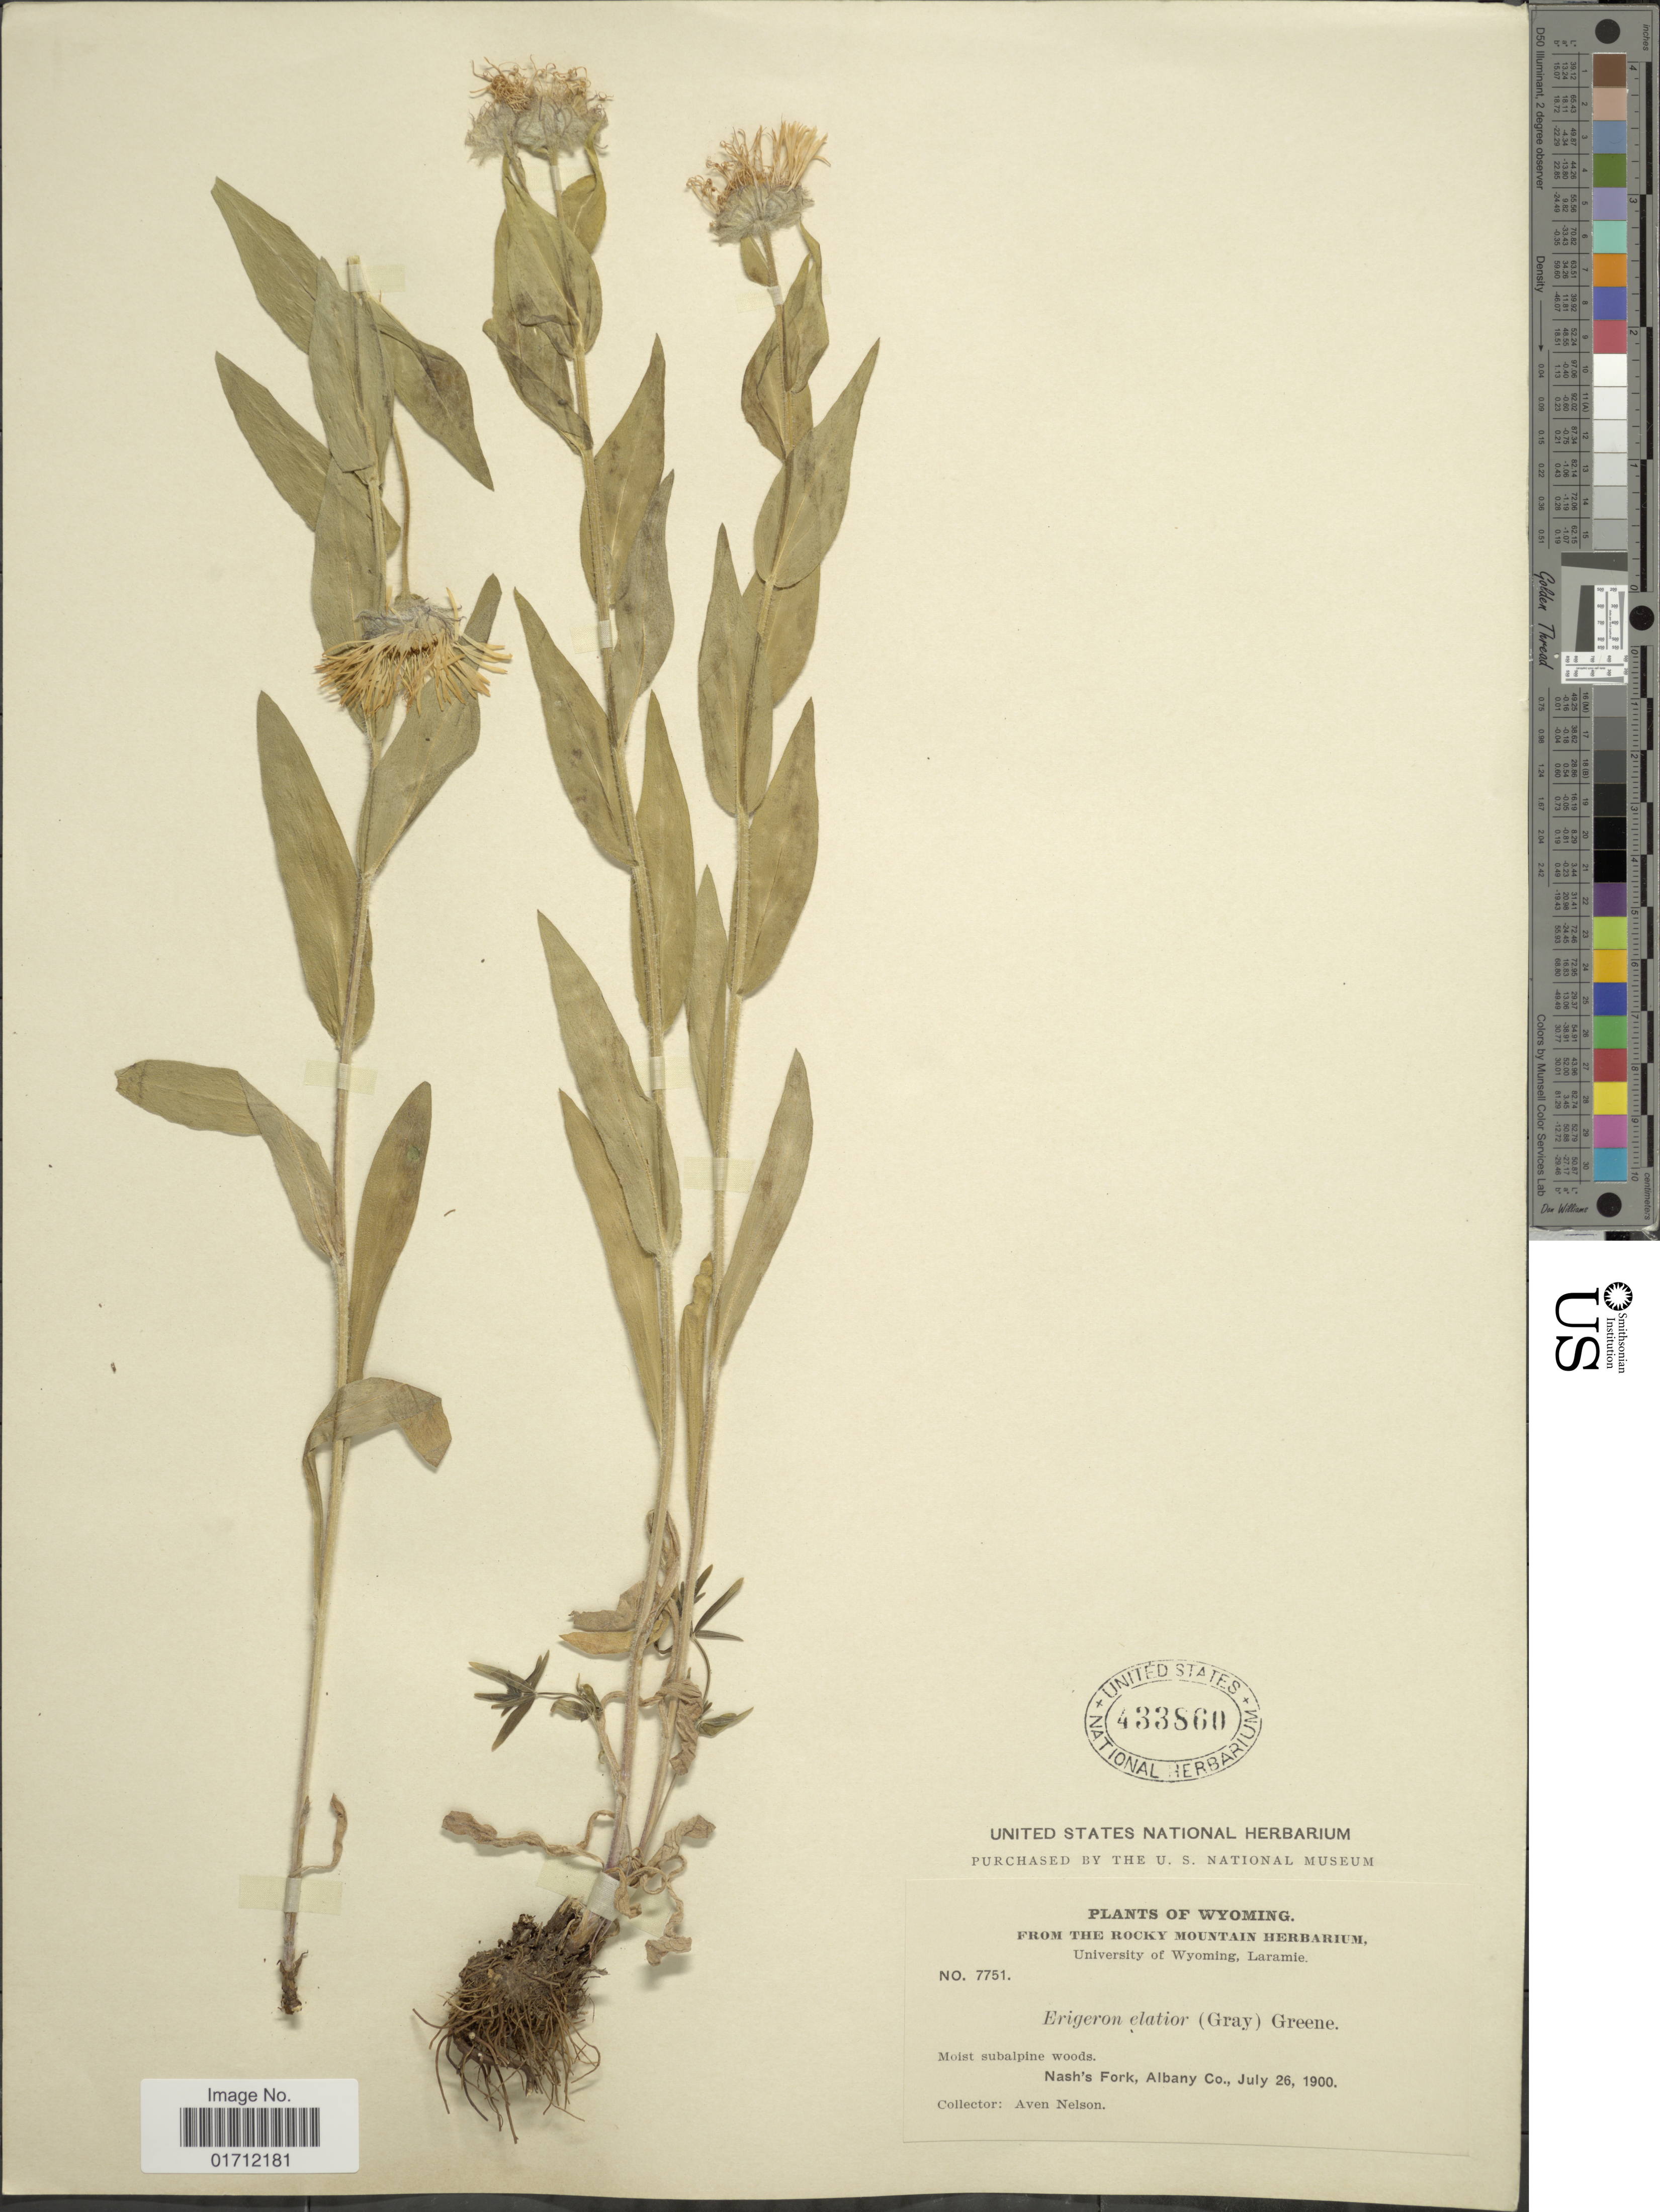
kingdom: Plantae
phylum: Tracheophyta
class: Magnoliopsida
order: Asterales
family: Asteraceae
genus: Erigeron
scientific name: Erigeron elatior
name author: (A. Gray) Greene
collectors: A. Nelson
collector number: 7751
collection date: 1900-07-26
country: United States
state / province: Wyoming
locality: Nashá Fork, Albany Co.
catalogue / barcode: US 433860